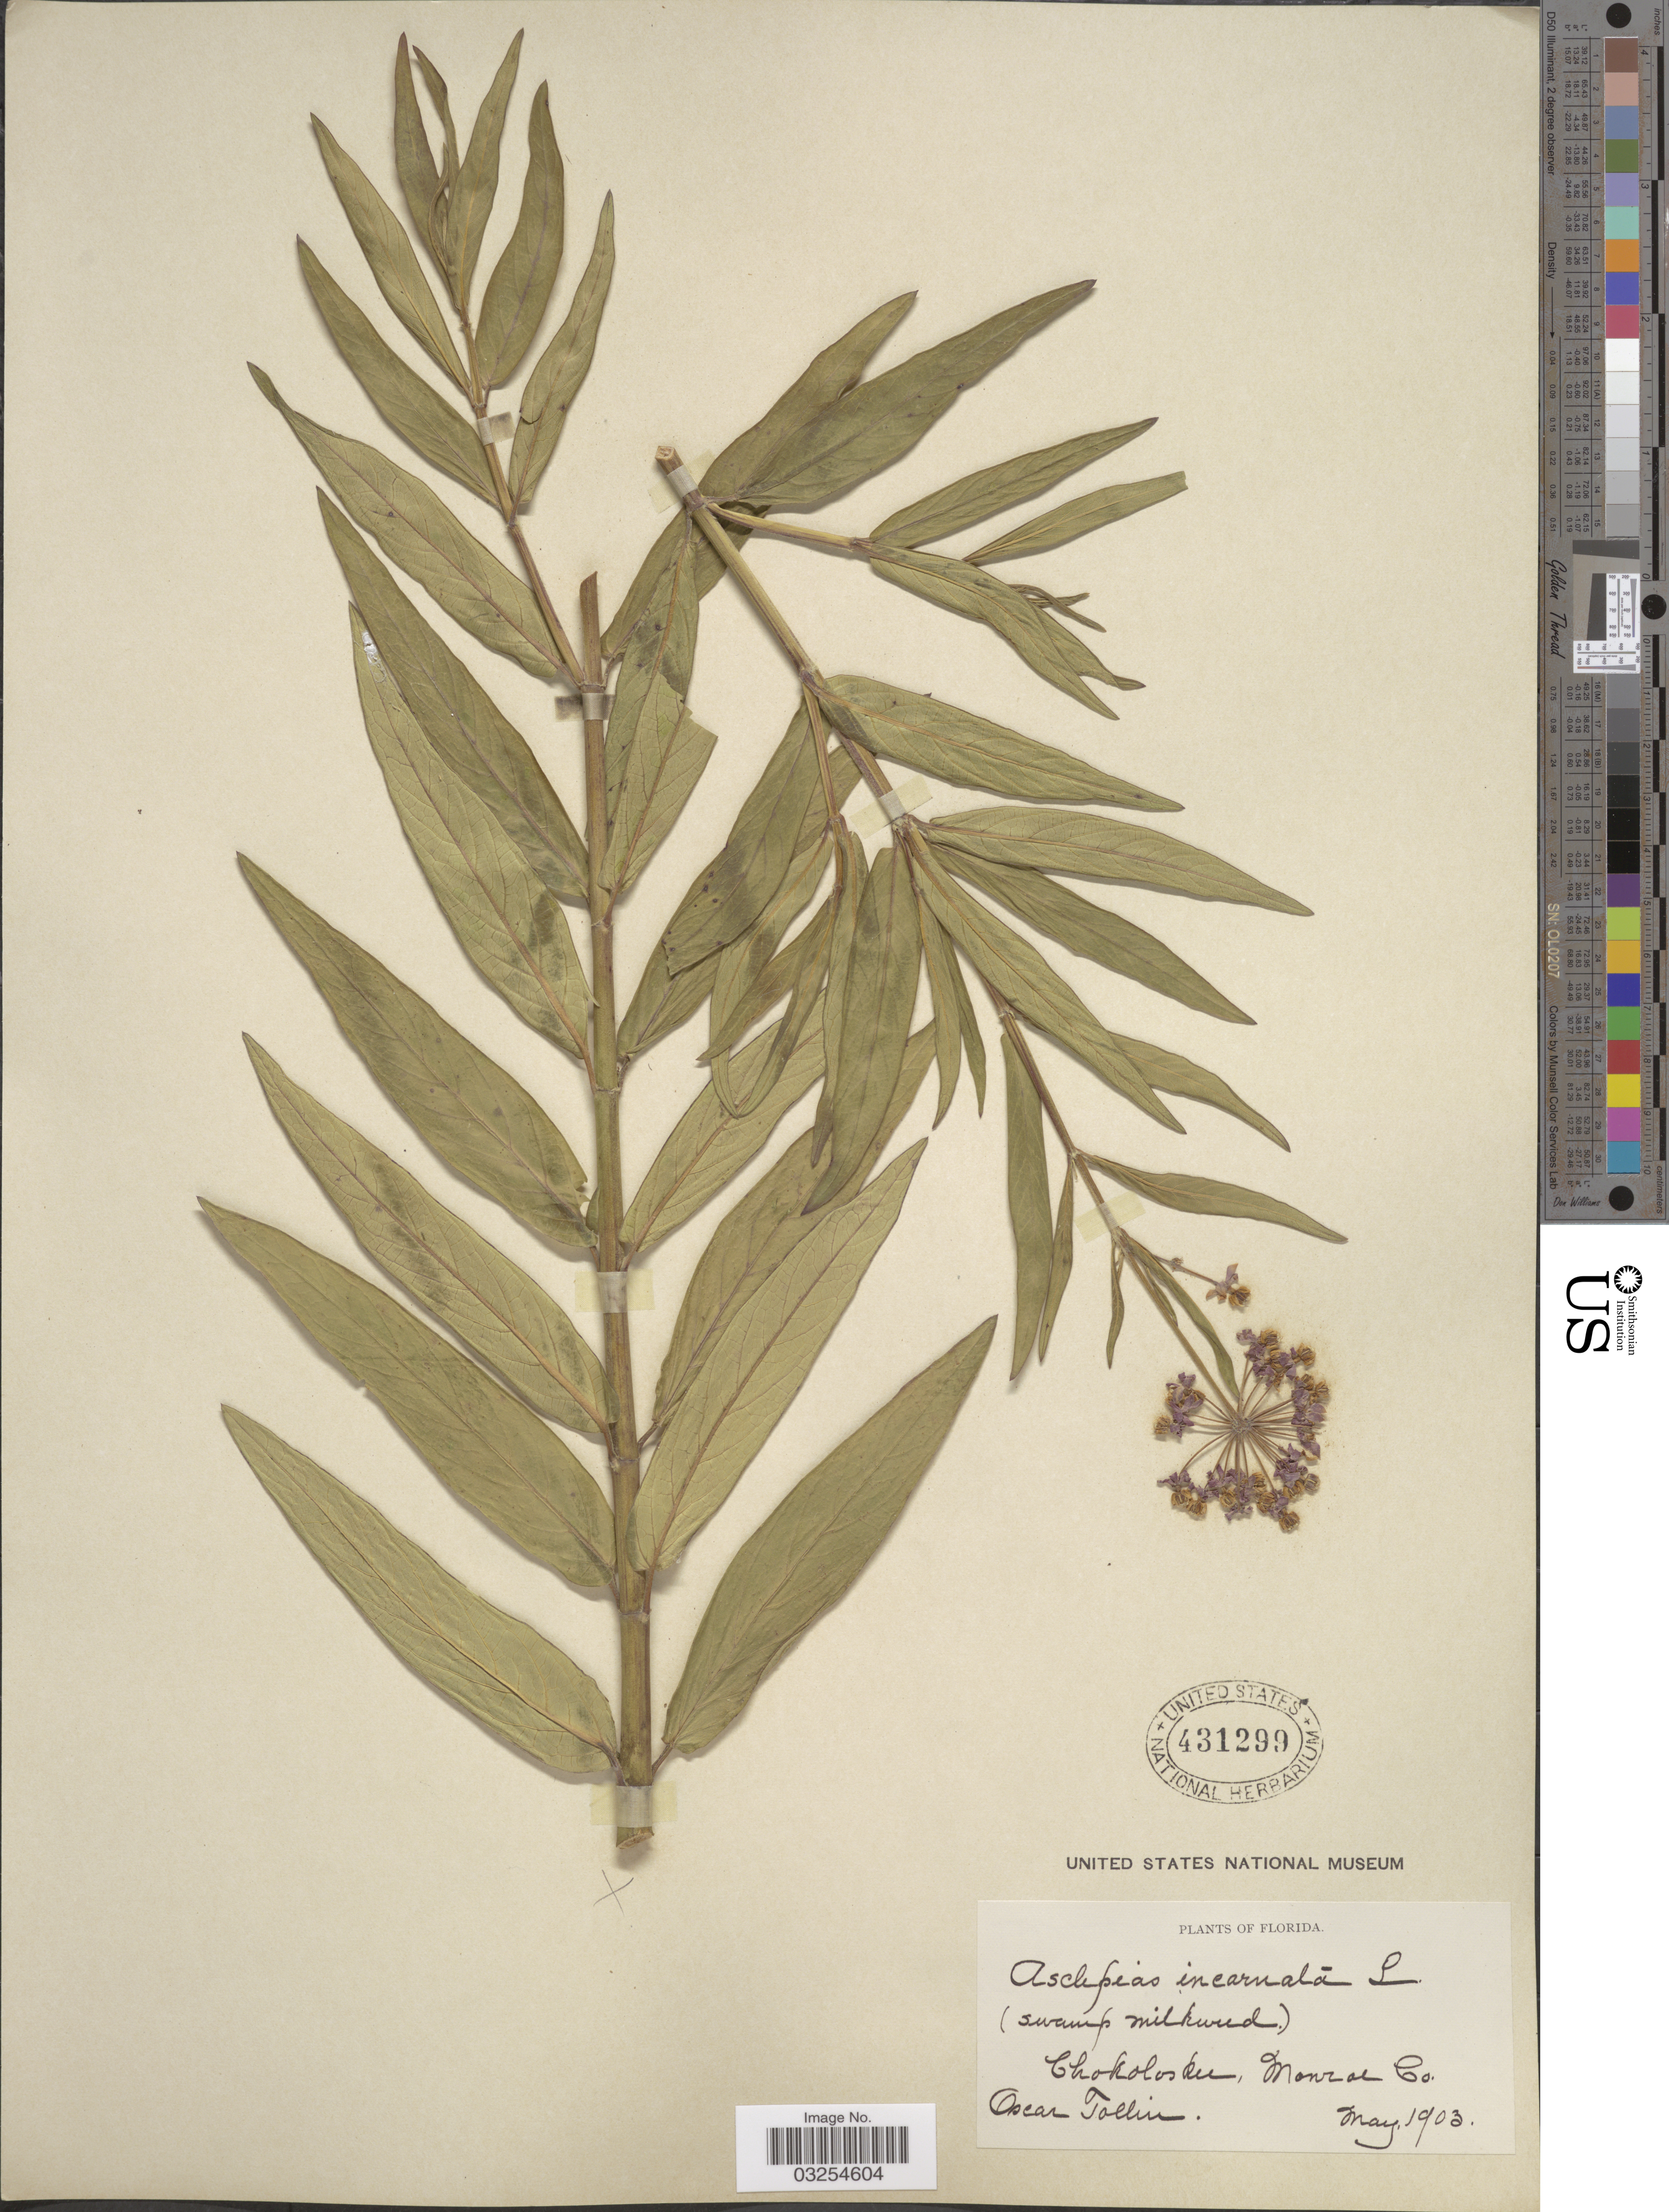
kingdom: Plantae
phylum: Tracheophyta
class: Magnoliopsida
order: Gentianales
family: Apocynaceae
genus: Asclepias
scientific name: Asclepias incarnata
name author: L.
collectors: O. Tollin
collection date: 1903-05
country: United States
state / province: Florida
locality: Chokoloskee, Monroe Co.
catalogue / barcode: US 431299